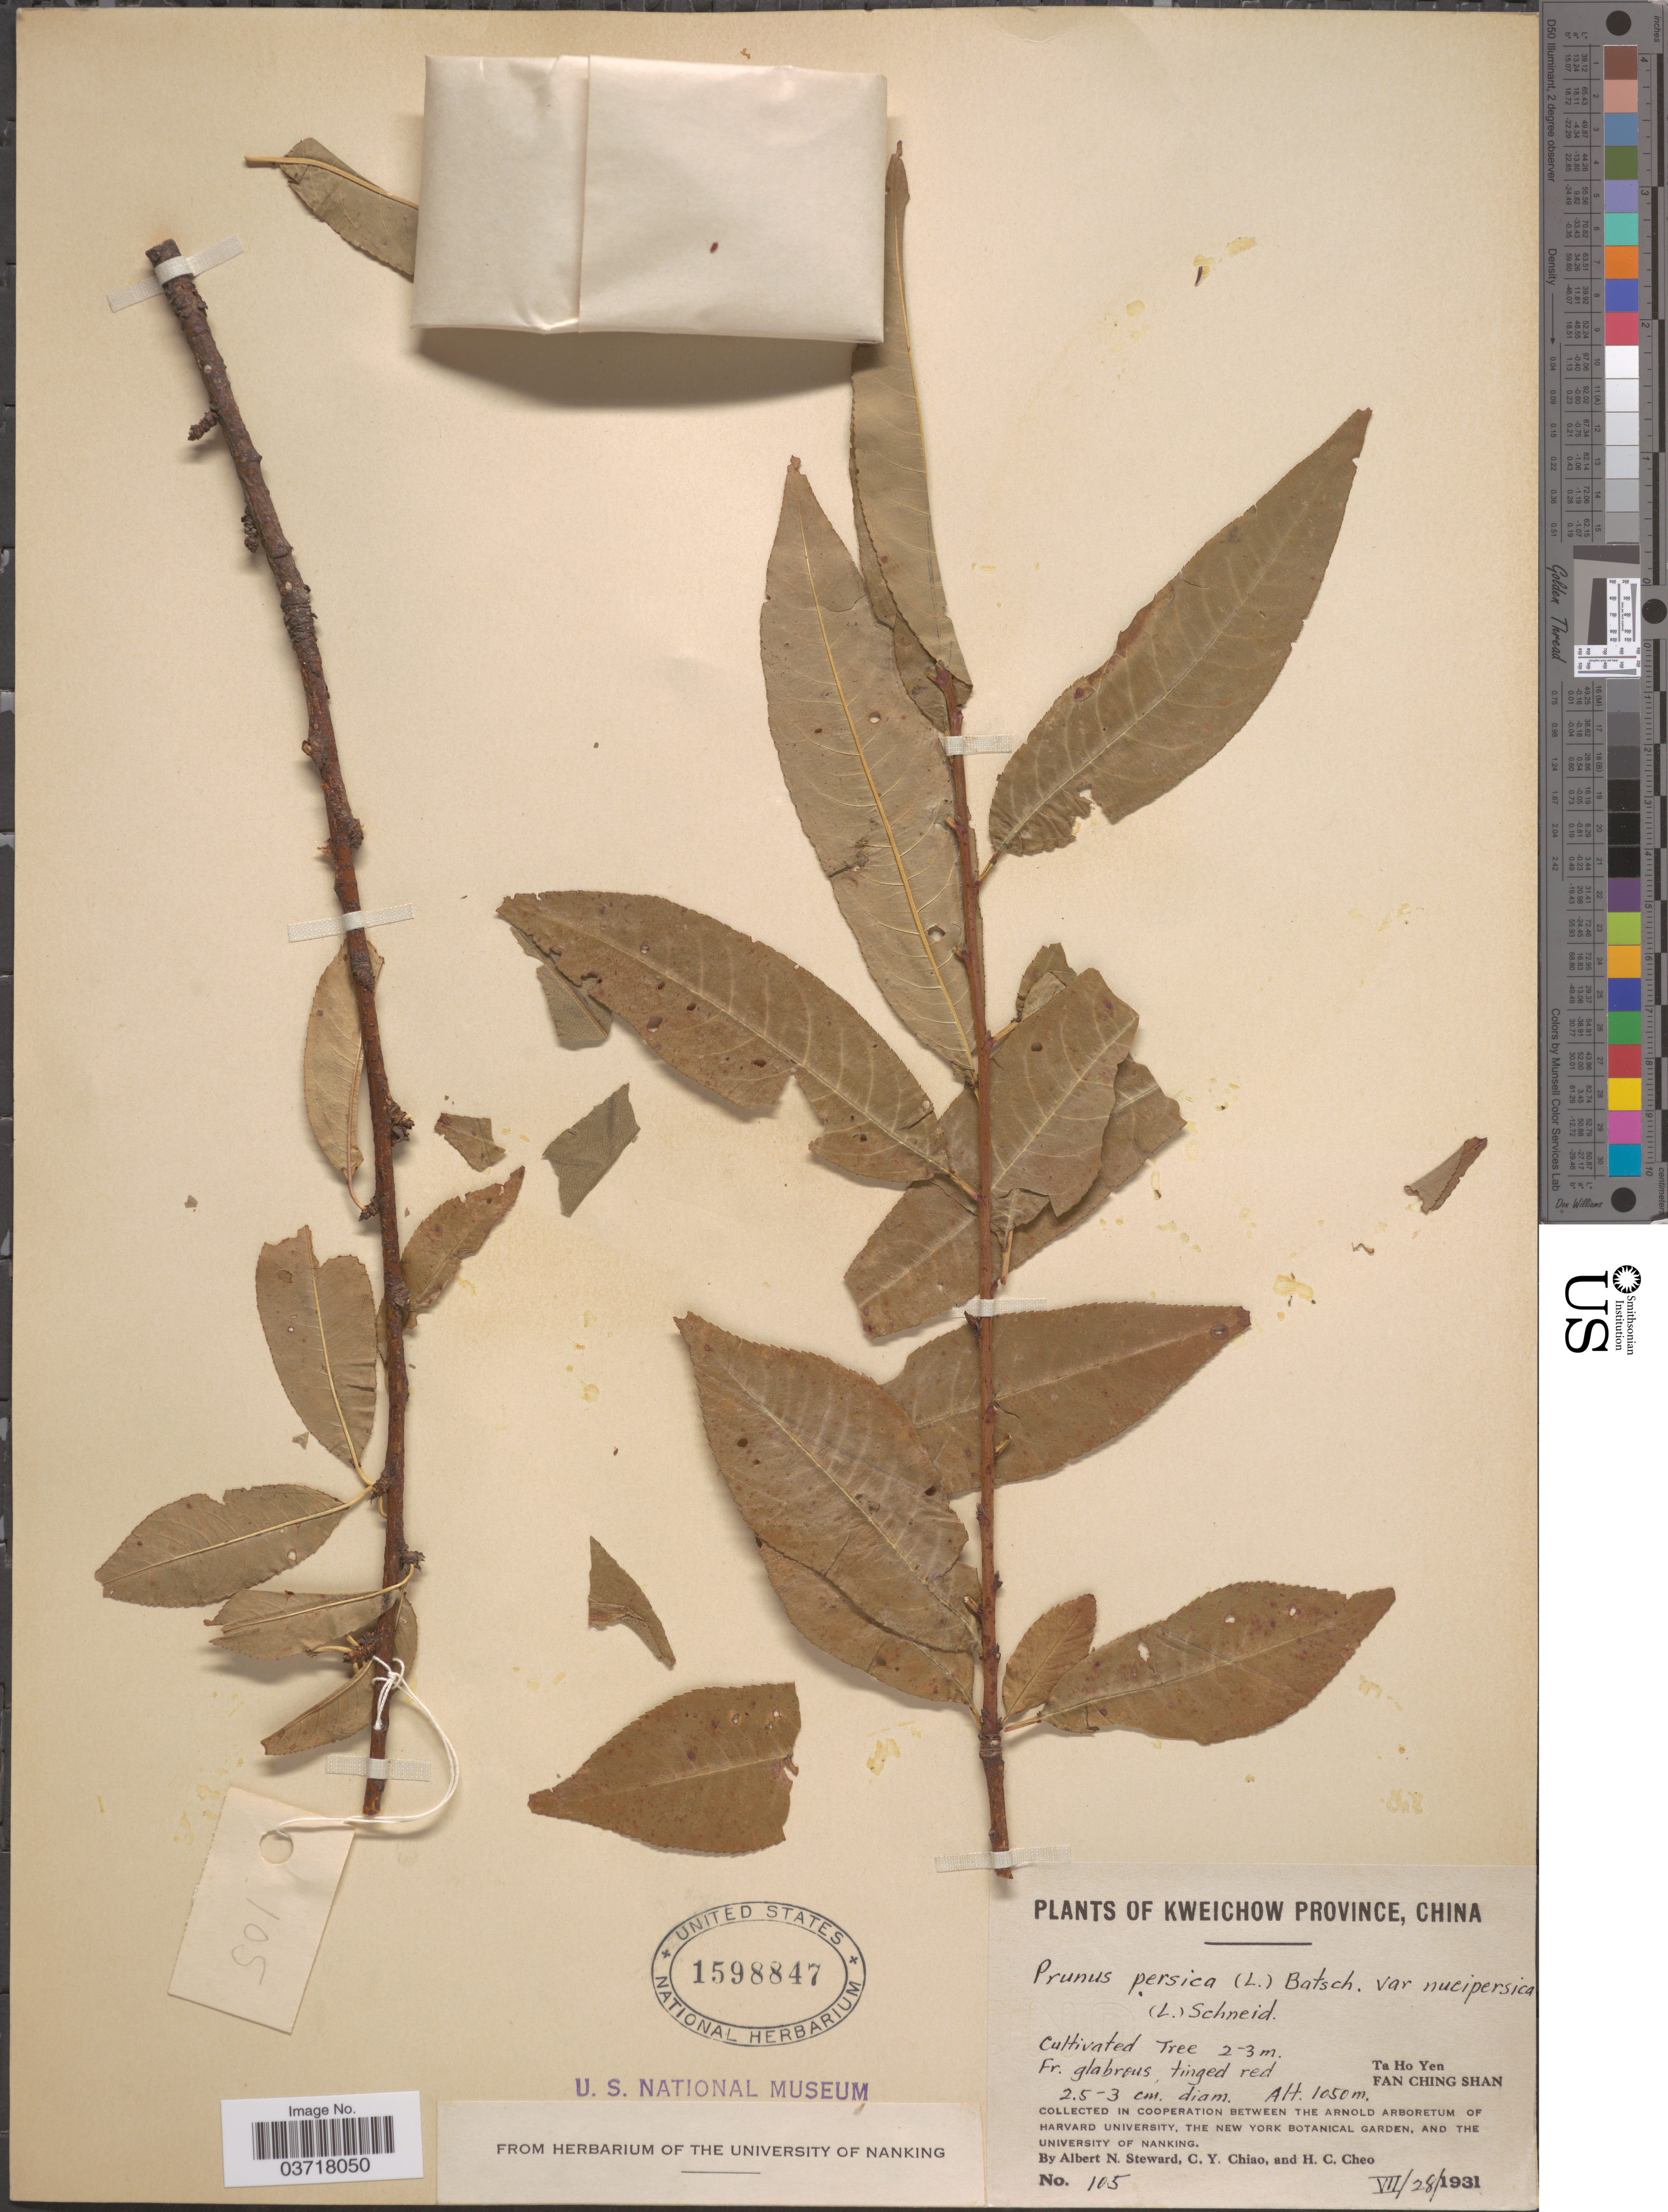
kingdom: Plantae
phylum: Tracheophyta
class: Magnoliopsida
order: Rosales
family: Rosaceae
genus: Prunus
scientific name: Prunus persica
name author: (L.) Batsch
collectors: A. N. Steward, C. Y. Chiao & H. Cheo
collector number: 105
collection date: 1931-07-28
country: China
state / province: Guizhou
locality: Kweichow Province. Ta Ho Yen, Fan Ching Shan.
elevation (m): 1050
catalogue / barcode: US 1598847